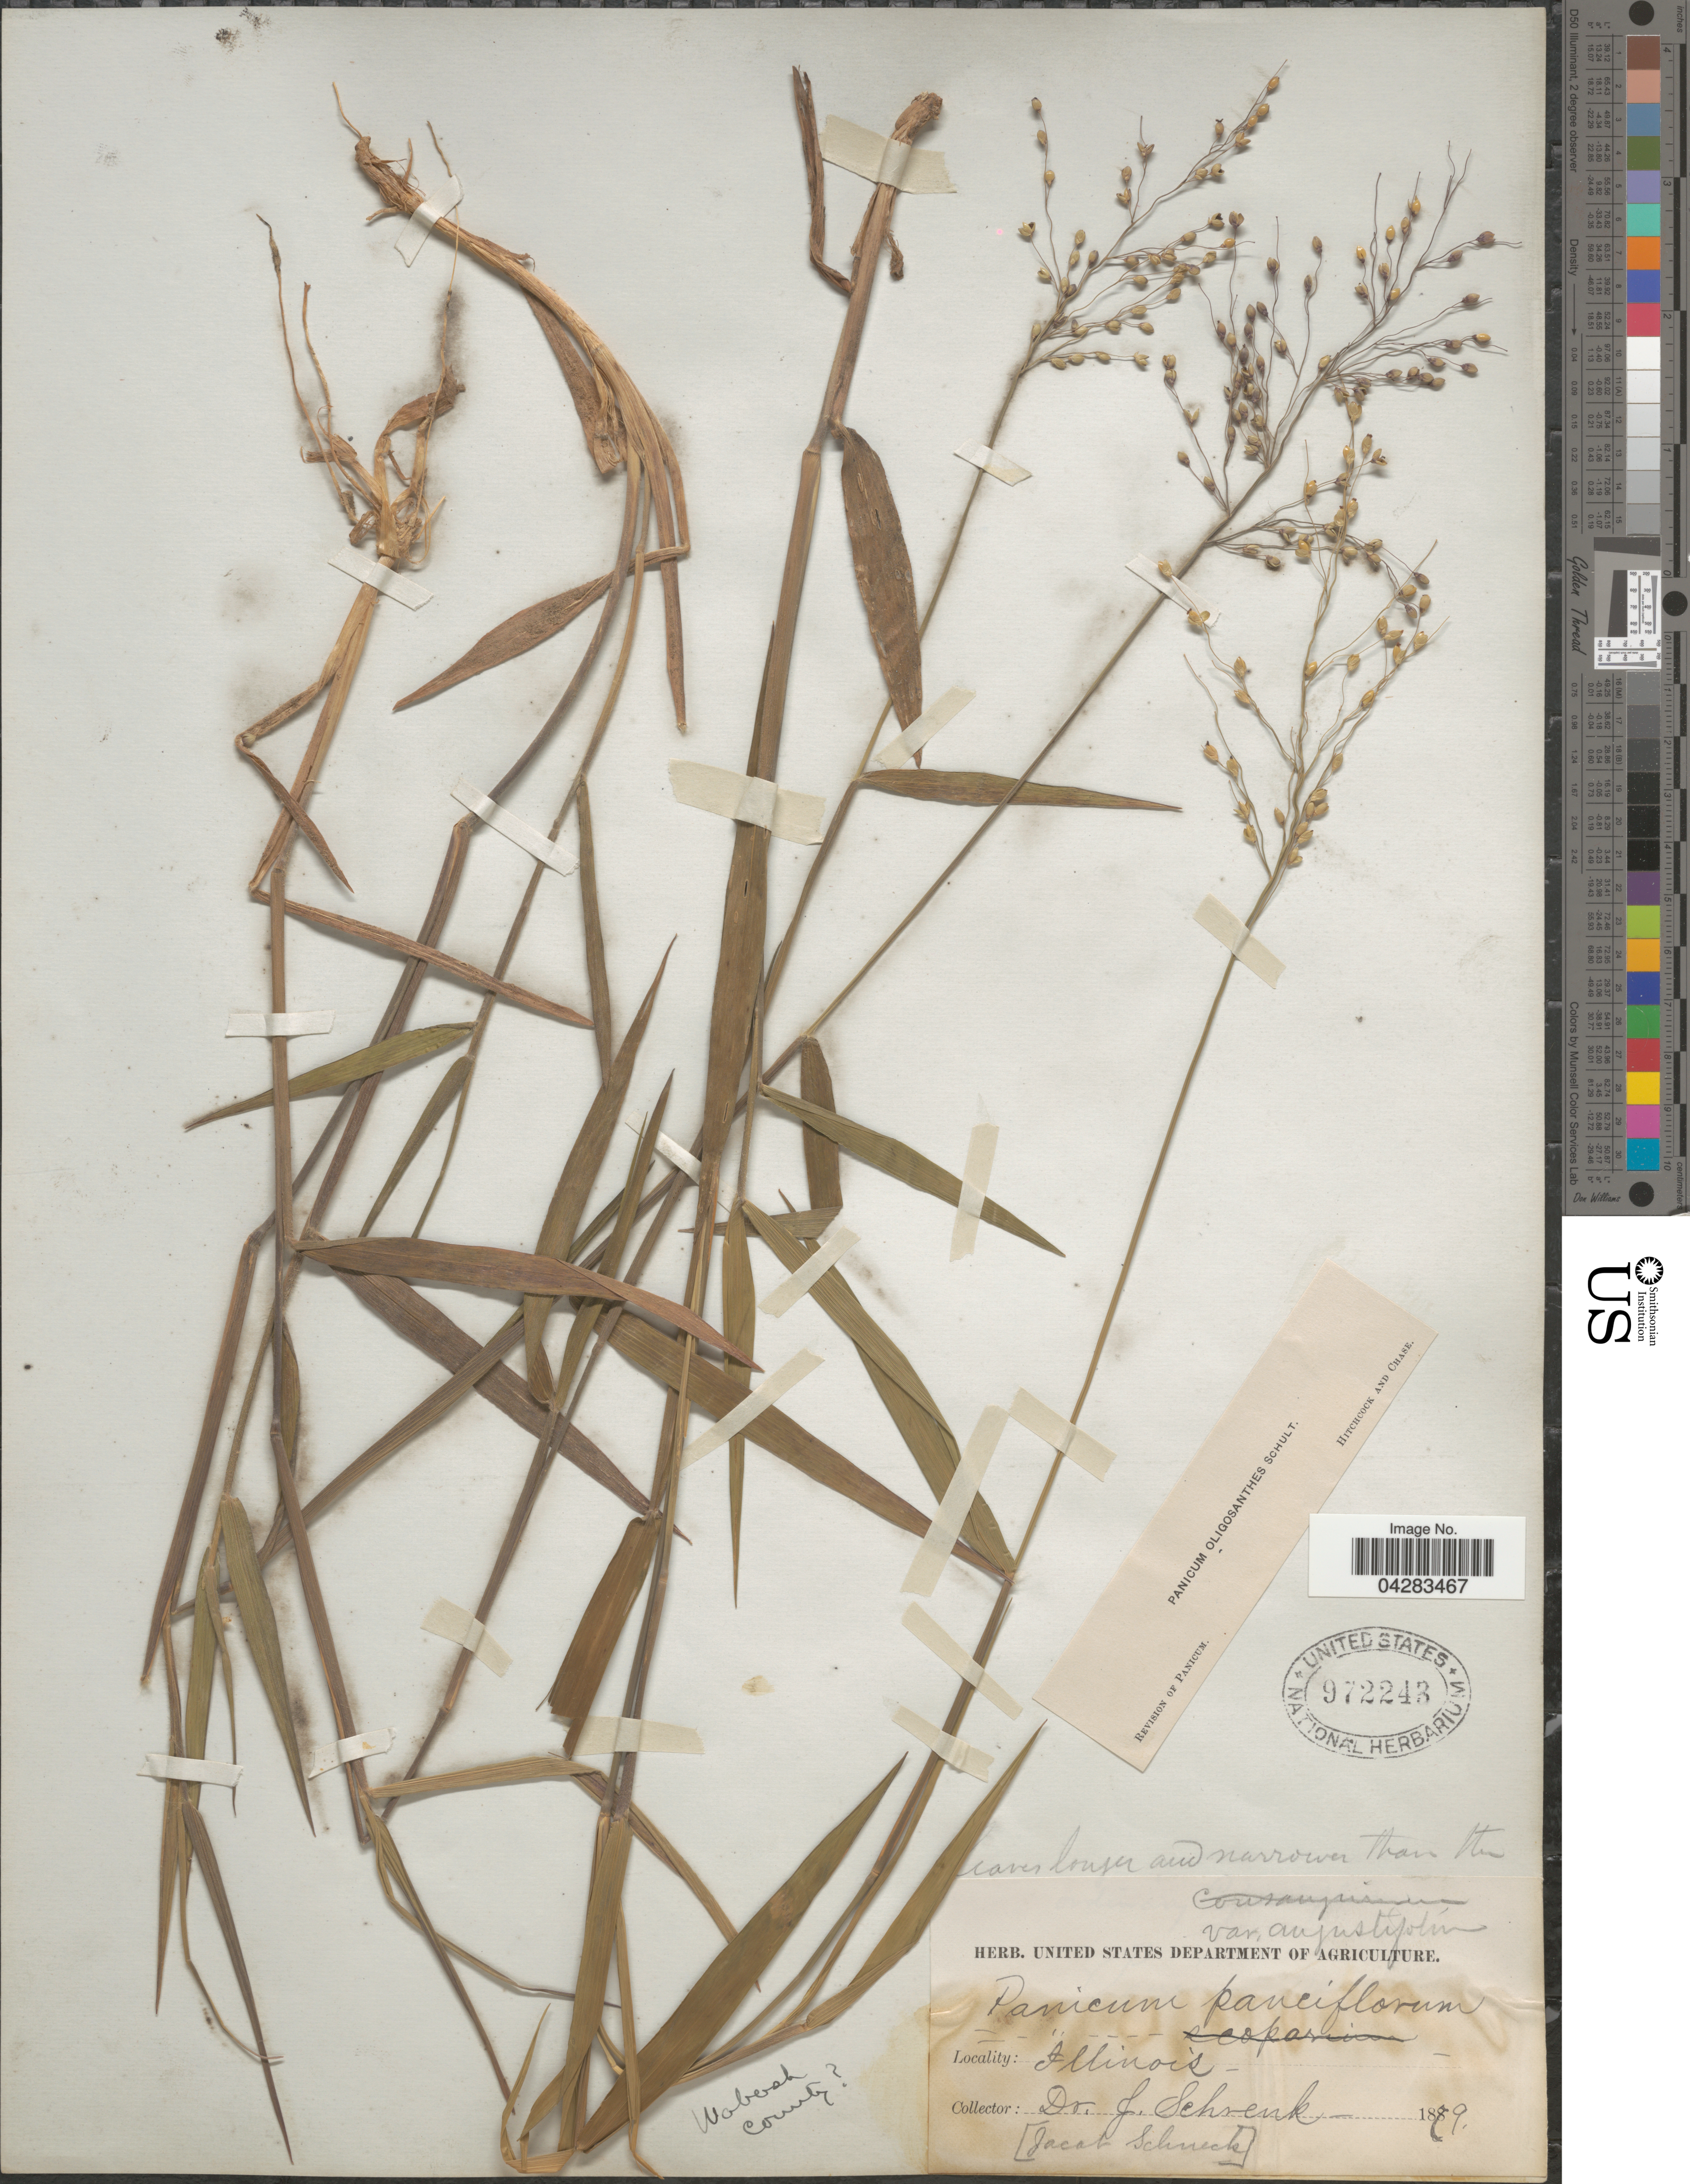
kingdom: Plantae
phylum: Tracheophyta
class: Liliopsida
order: Poales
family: Poaceae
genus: Dichanthelium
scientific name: Dichanthelium oligosanthes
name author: (Schult.) Gould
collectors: J. Schrenk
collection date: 1879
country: United States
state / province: Illinois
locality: Wabash County. [unsure placement]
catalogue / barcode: US 972243